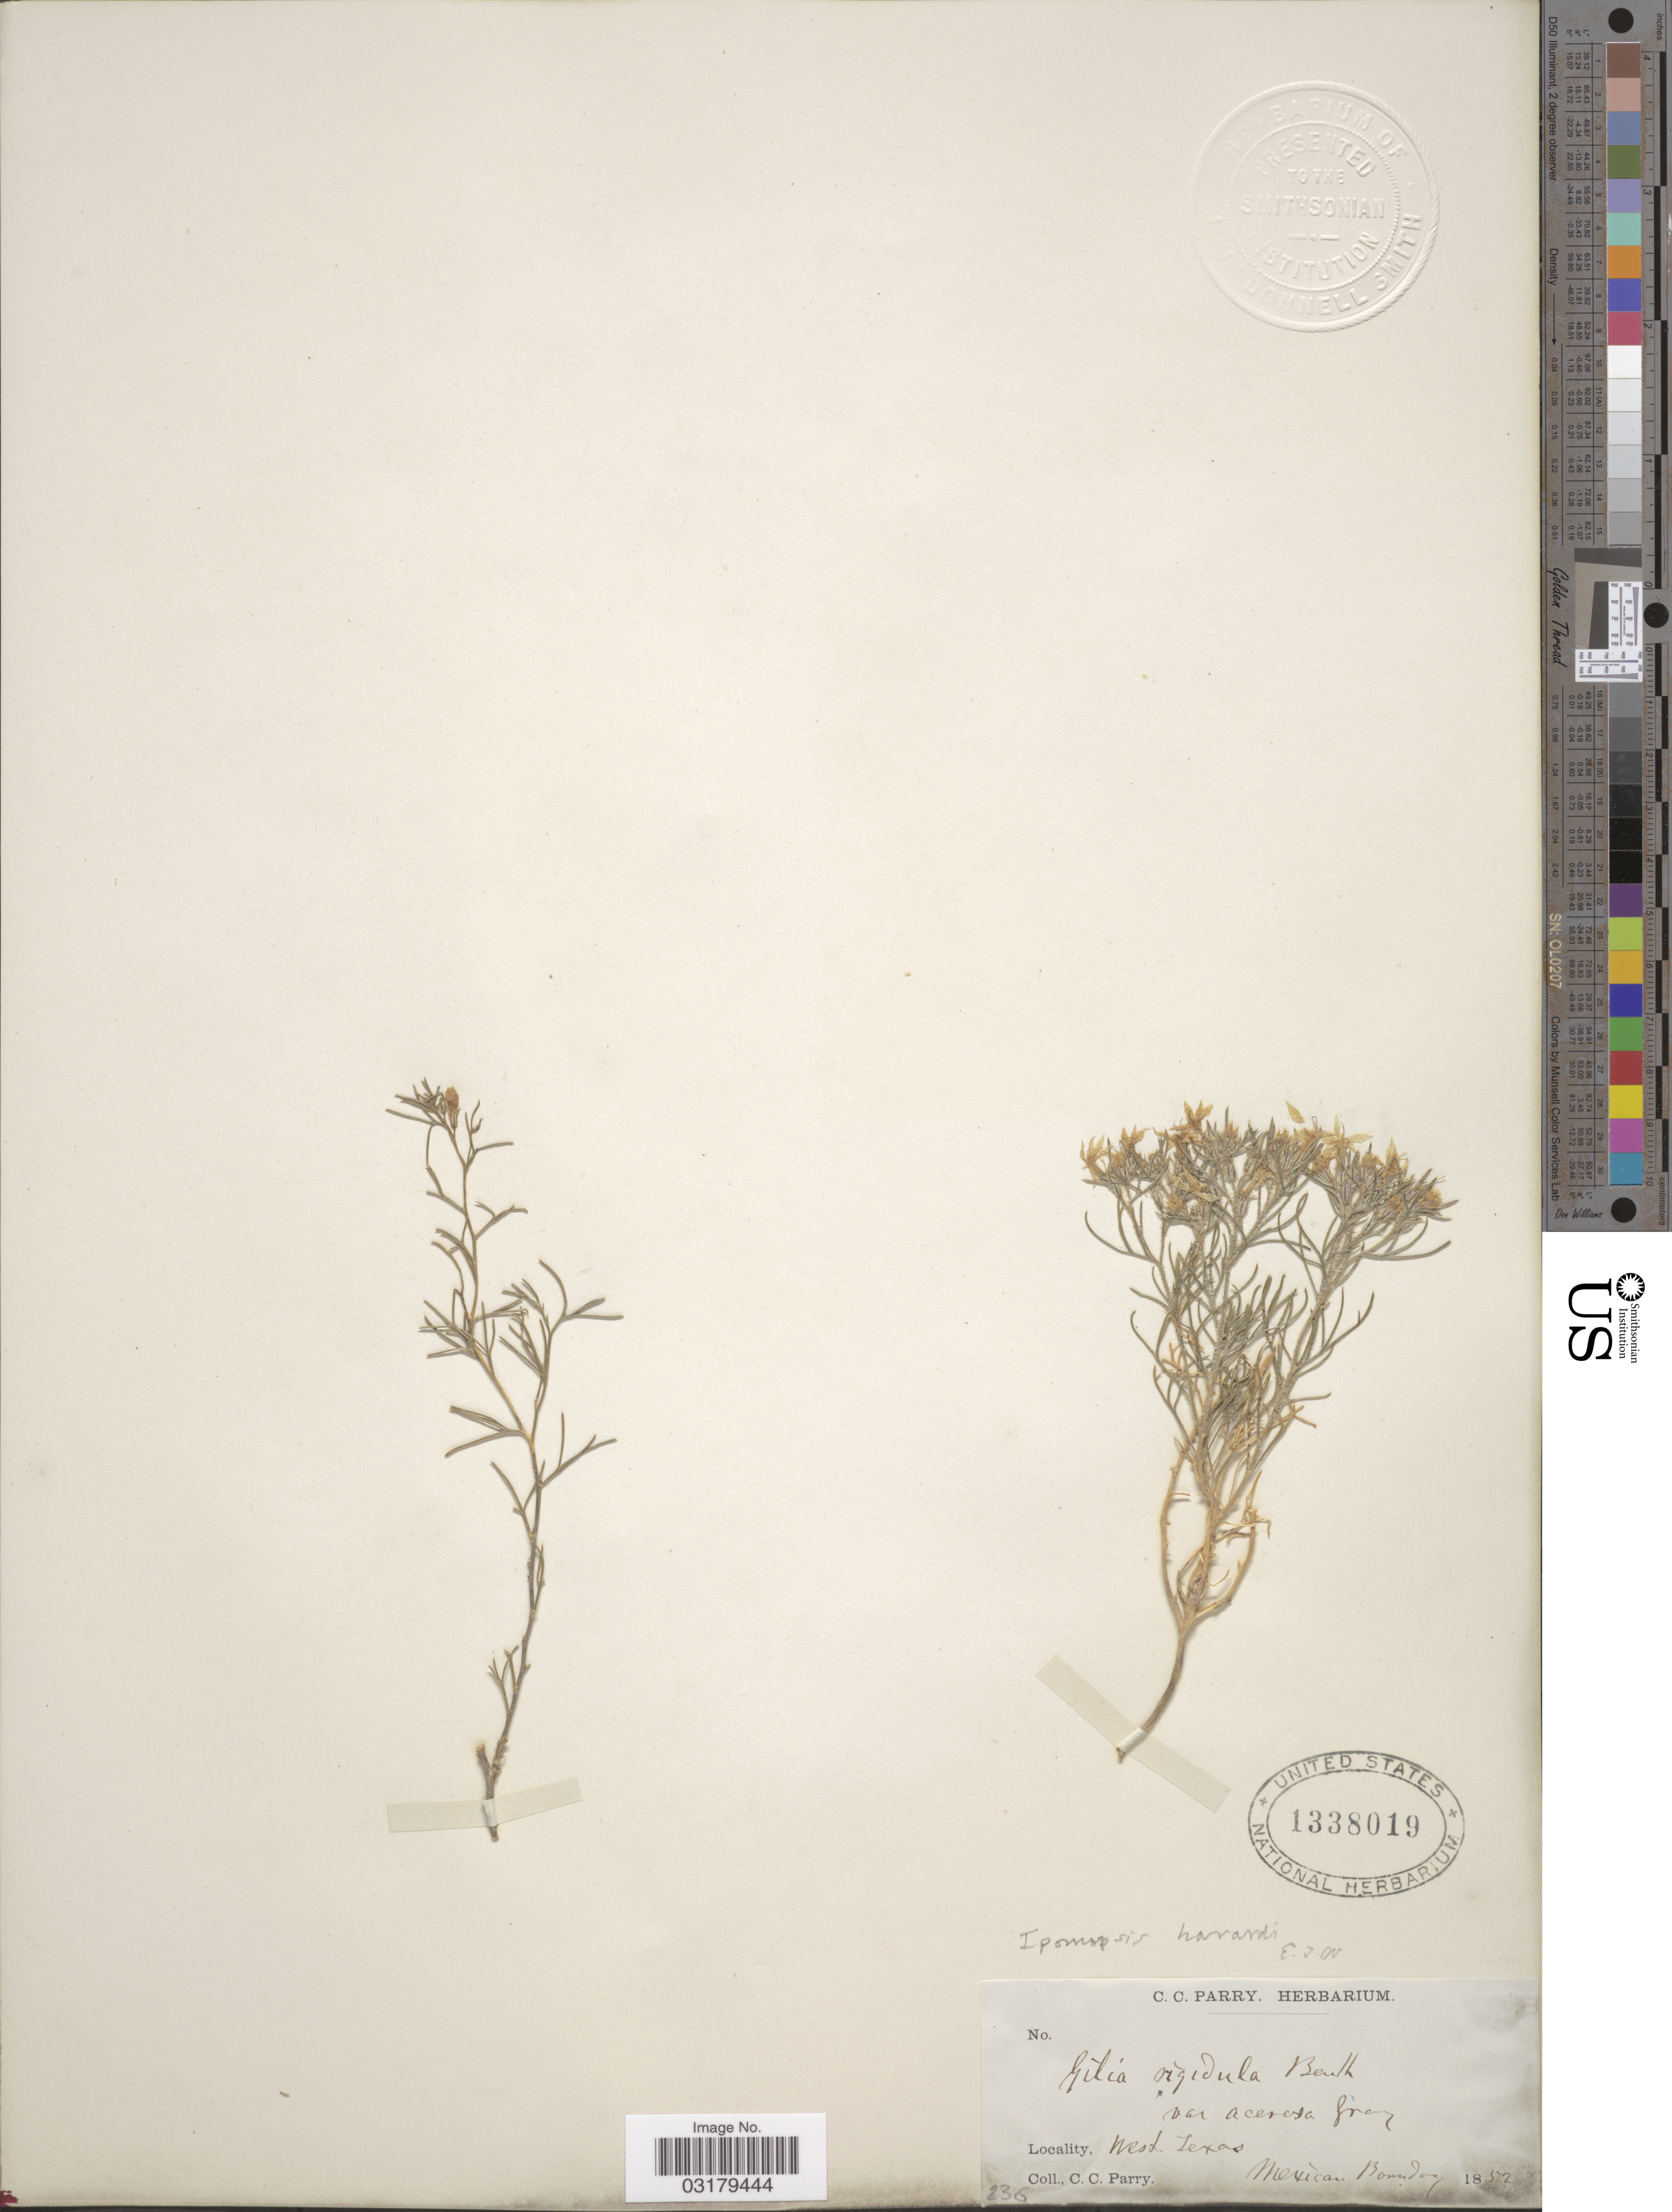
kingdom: Plantae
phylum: Tracheophyta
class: Magnoliopsida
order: Ericales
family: Polemoniaceae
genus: Ipomopsis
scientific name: Ipomopsis havardii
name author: (A. Gray) V.E. Grant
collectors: C. C. Parry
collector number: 236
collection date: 1852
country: United States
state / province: Texas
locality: West. Texas. Mexican Boundary.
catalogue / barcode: US 1338019